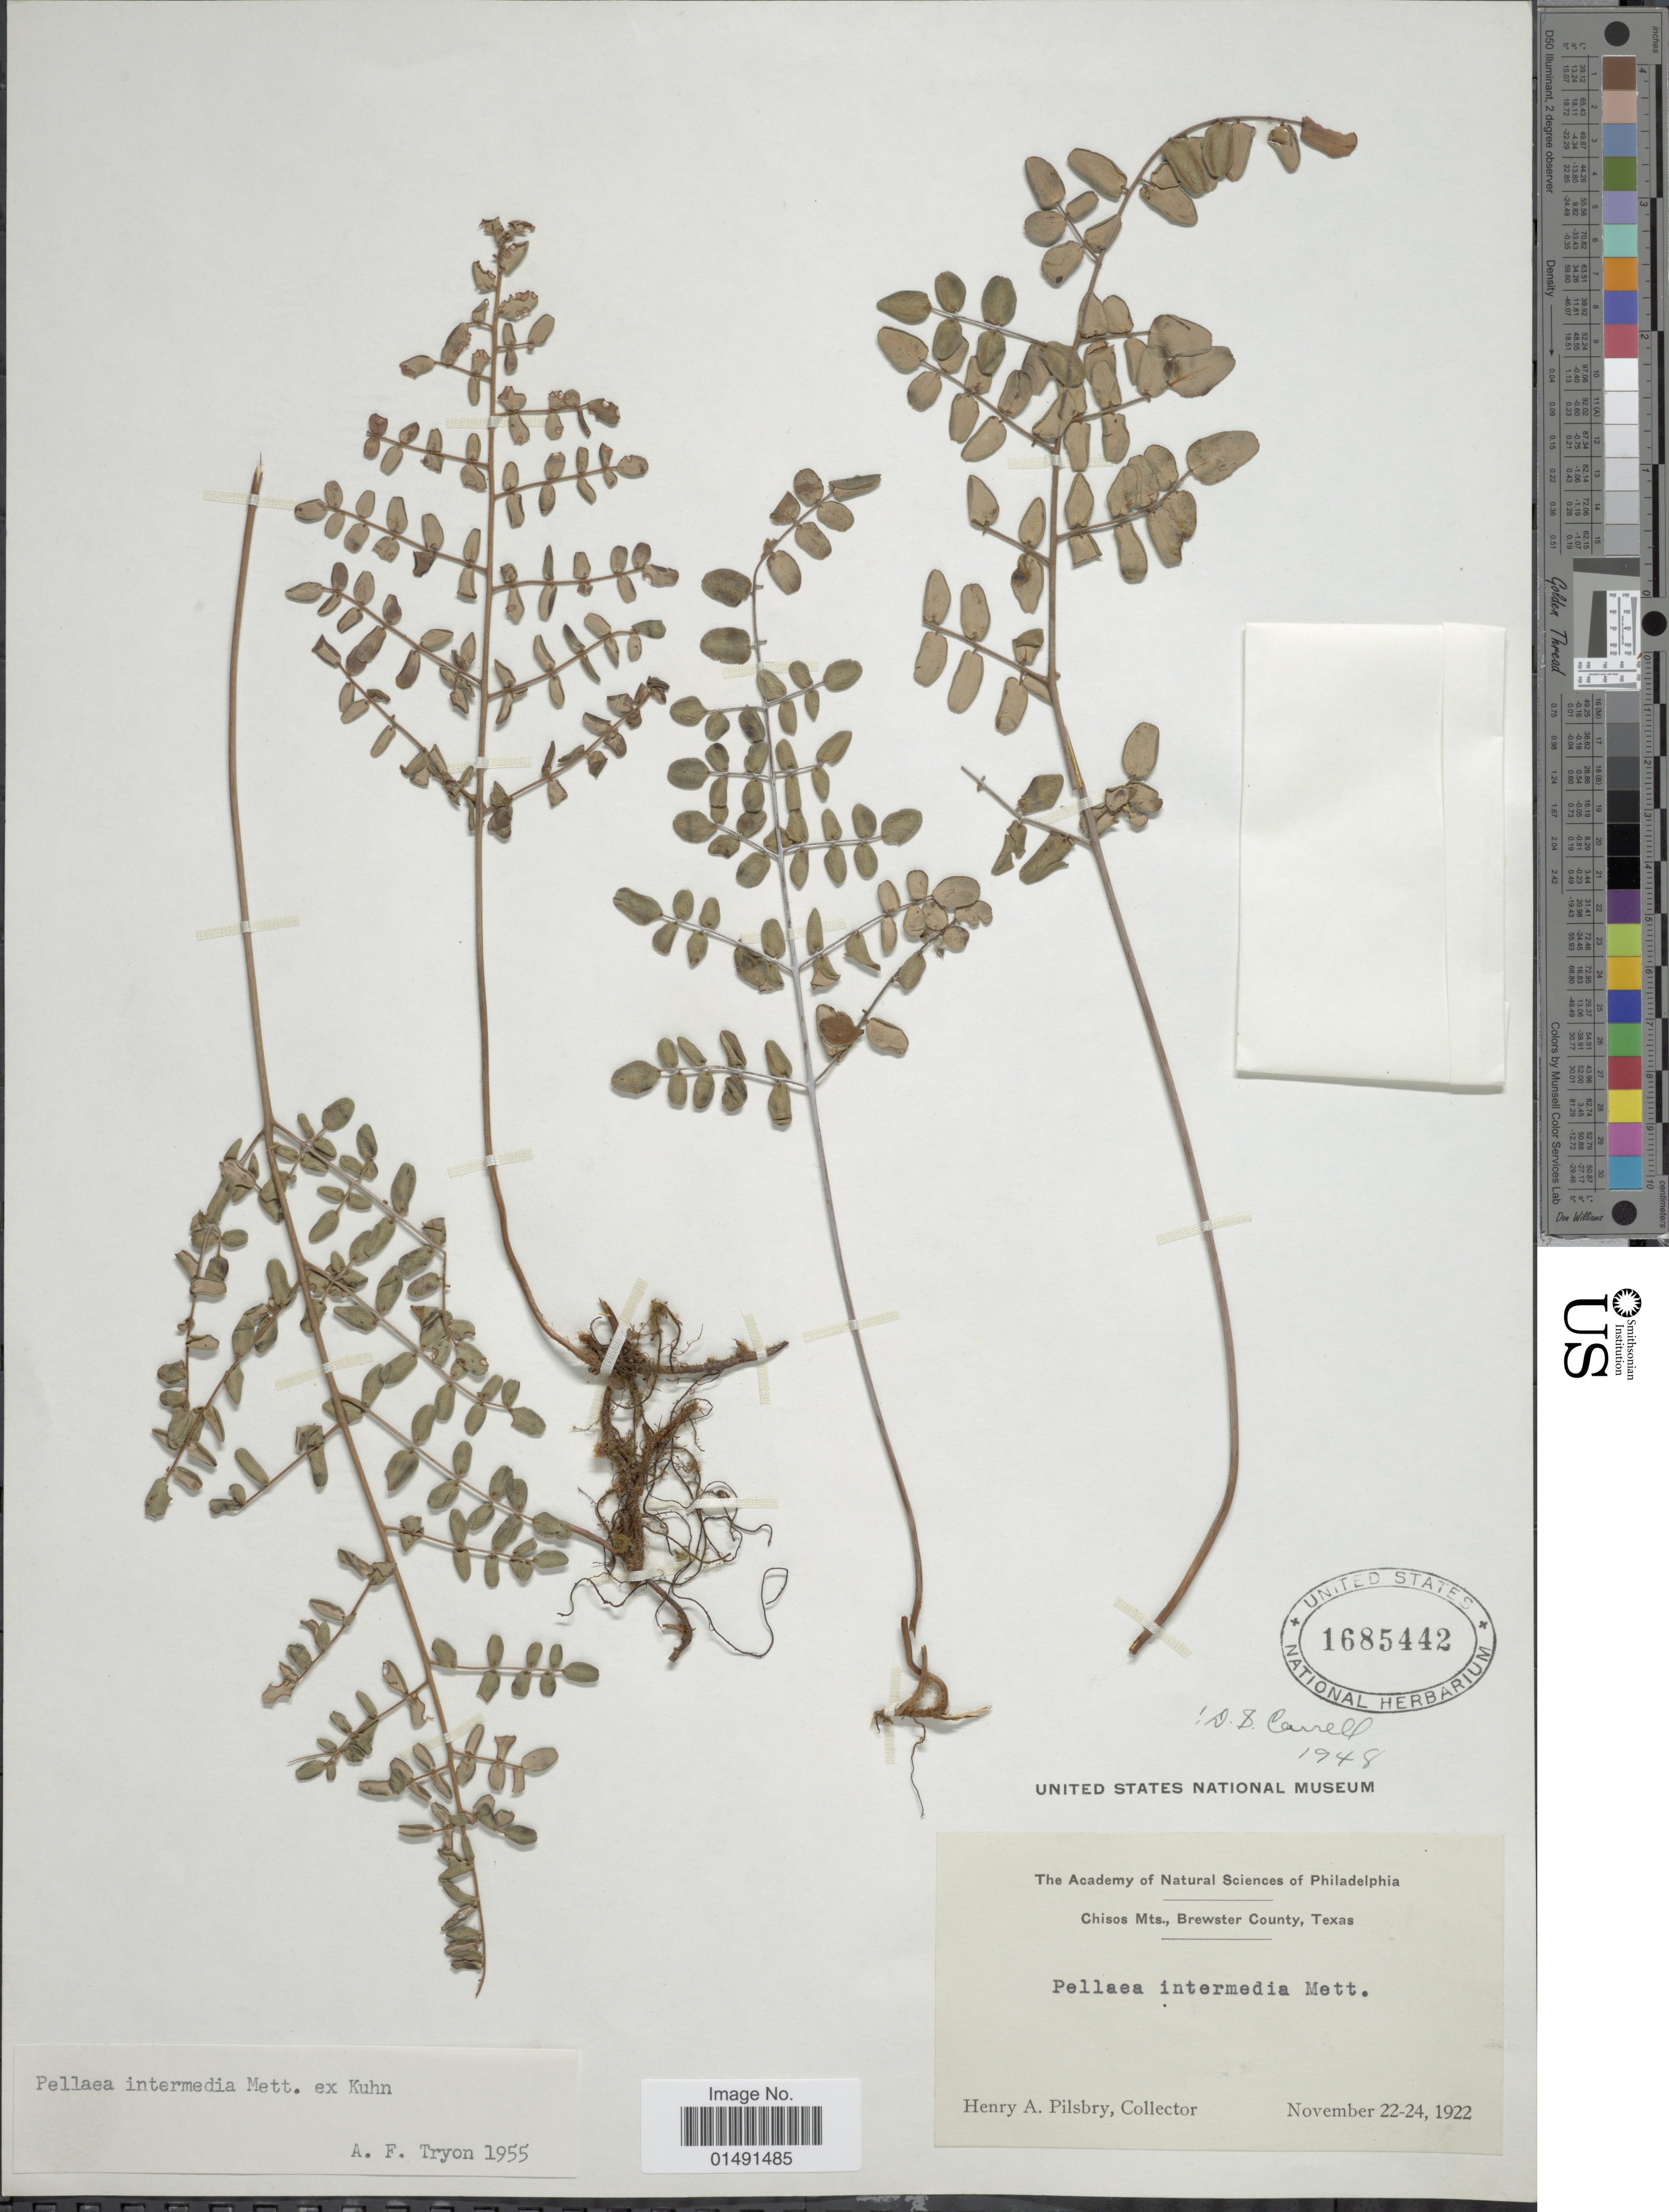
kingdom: Plantae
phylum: Tracheophyta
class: Polypodiopsida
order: Polypodiales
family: Pteridaceae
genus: Pellaea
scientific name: Pellaea intermedia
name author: Mett. ex Kuhn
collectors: H. Pilsbry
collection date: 1922-11-22/1922-11-24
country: United States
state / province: Texas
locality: Chisos Mts., Brewster County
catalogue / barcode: US 1685442